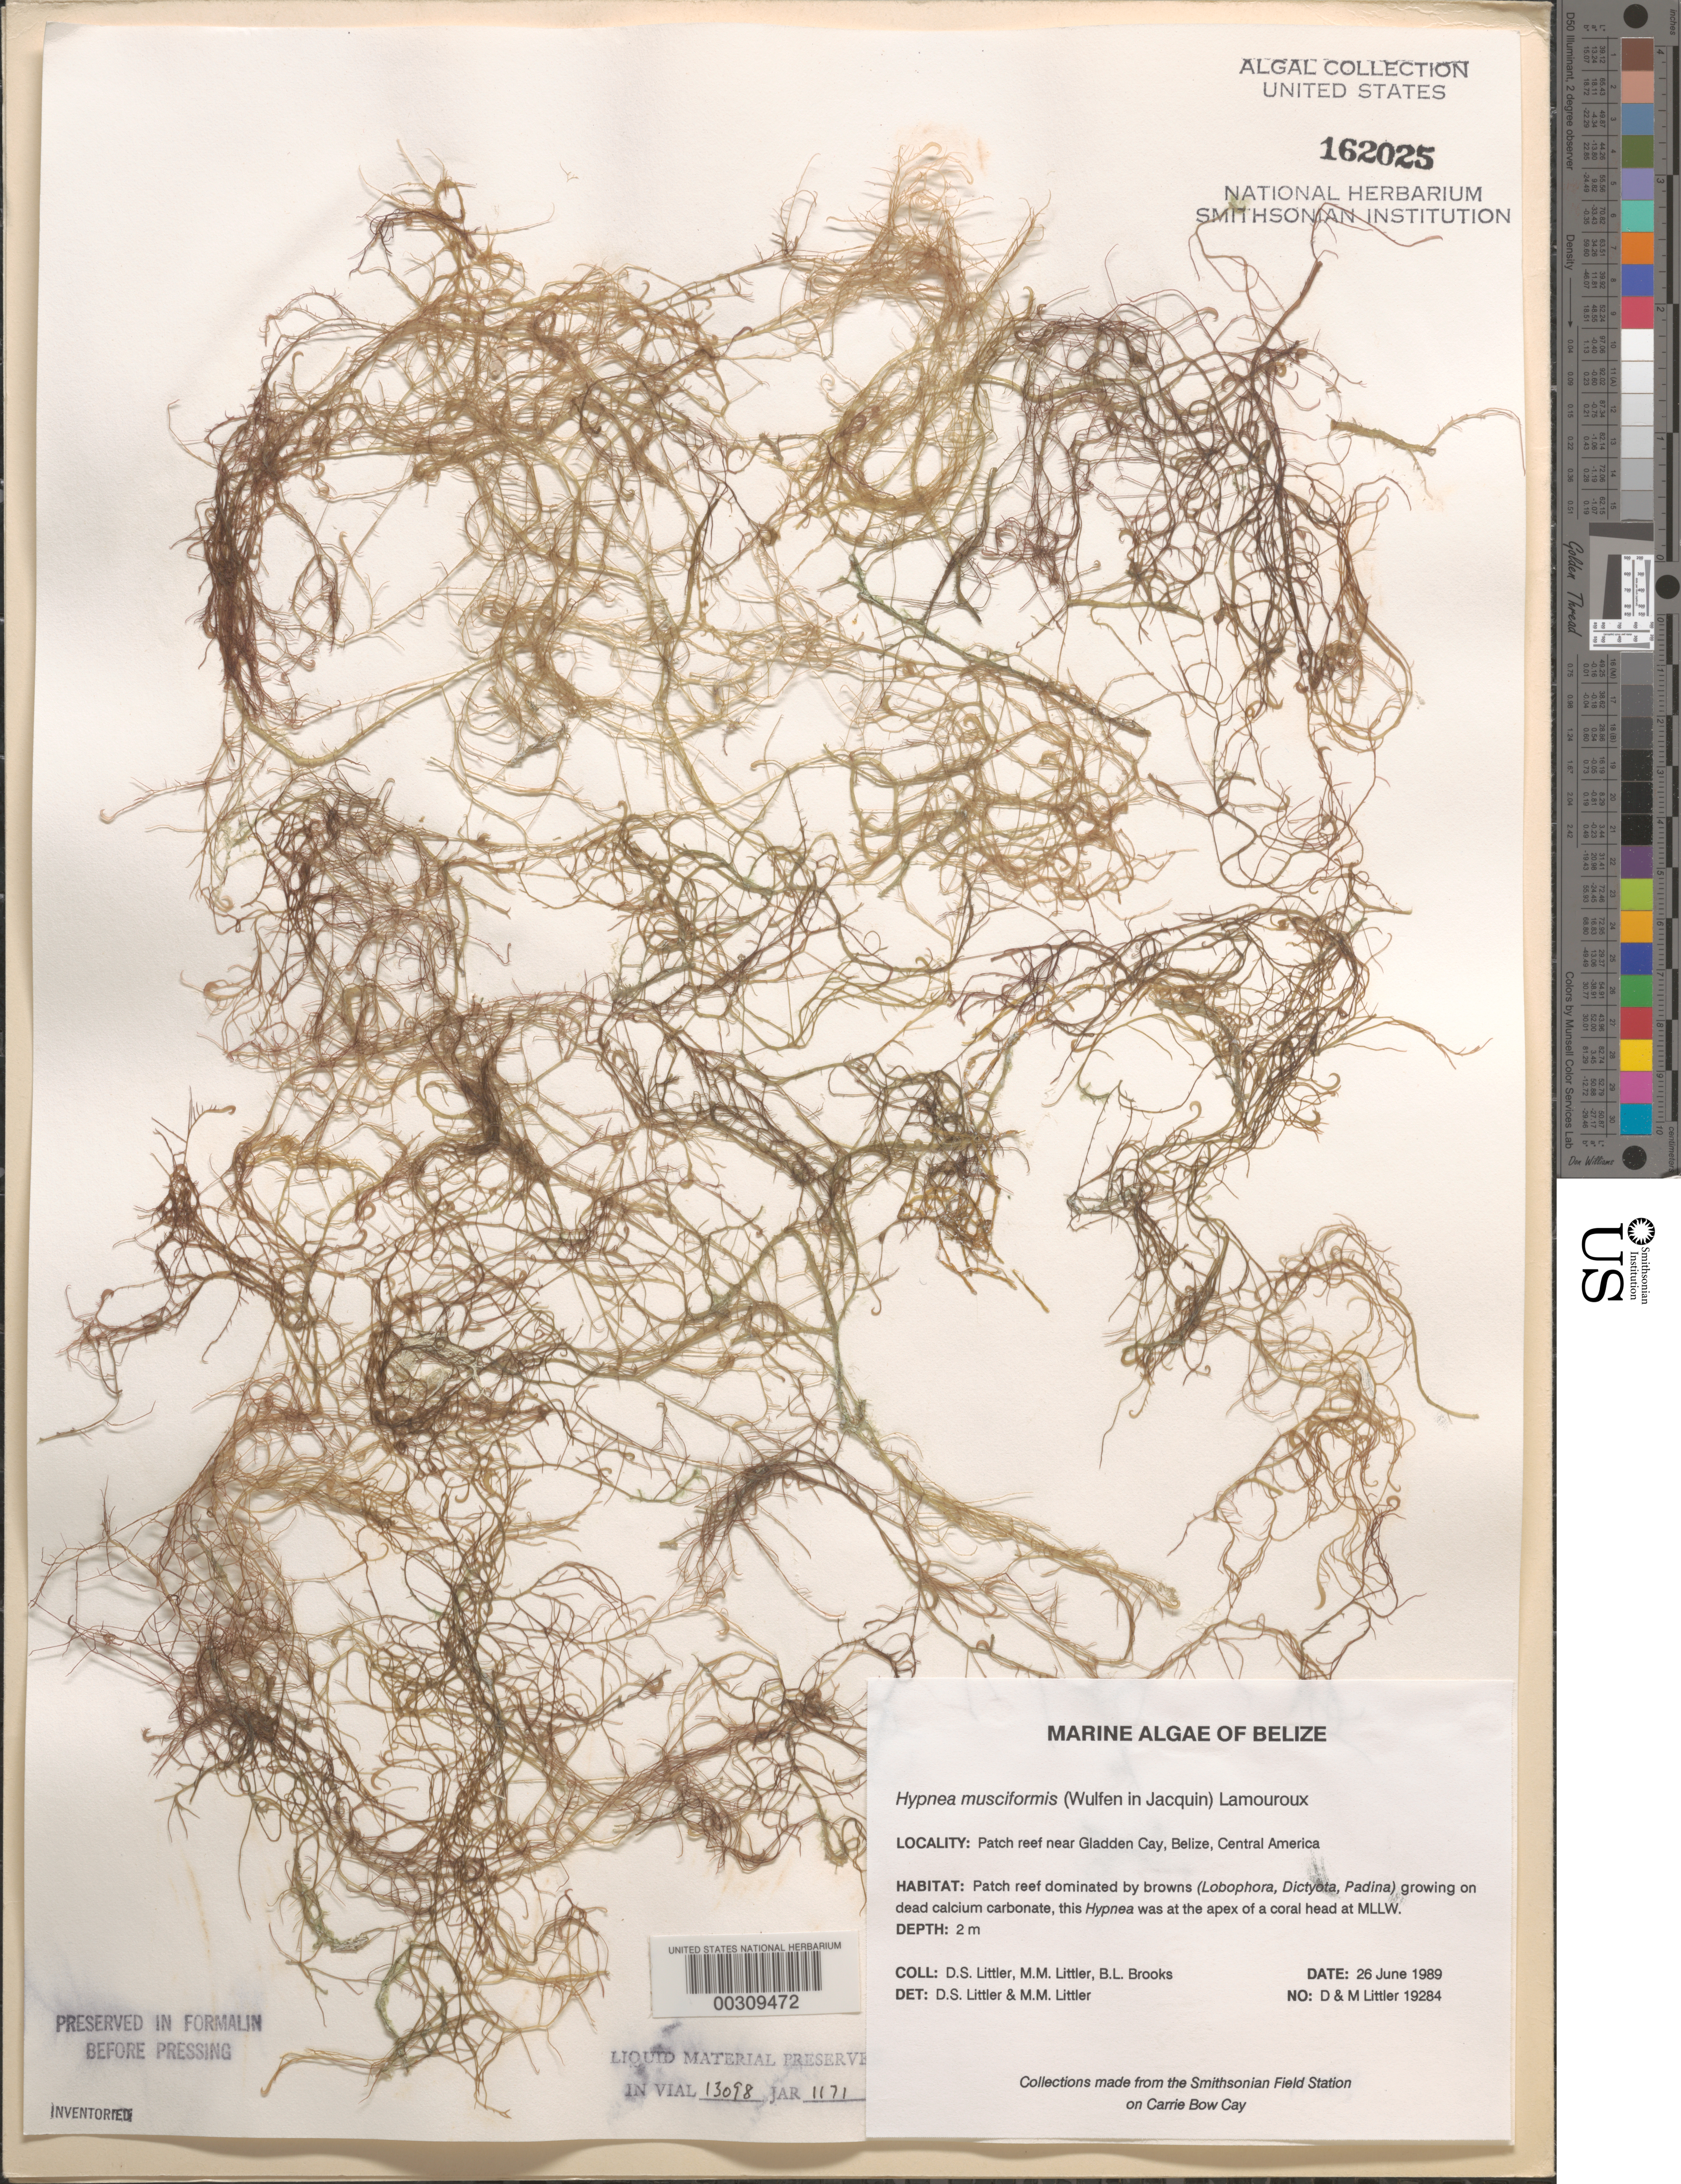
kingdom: Plantae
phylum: Rhodophyta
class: Florideophyceae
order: Gigartinales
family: Cystocloniaceae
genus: Hypnea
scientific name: Hypnea musciformis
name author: (Wulfen) J.V.Lamouroux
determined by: Littler, D. S.; Littler, M. M.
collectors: D. S. Littler, M. M. Littler & B. Brooks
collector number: D&ML 19284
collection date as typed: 26 Jun 1989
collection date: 1989-06-26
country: Belize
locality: Patch reef near Gladden Cay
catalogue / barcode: US 162025